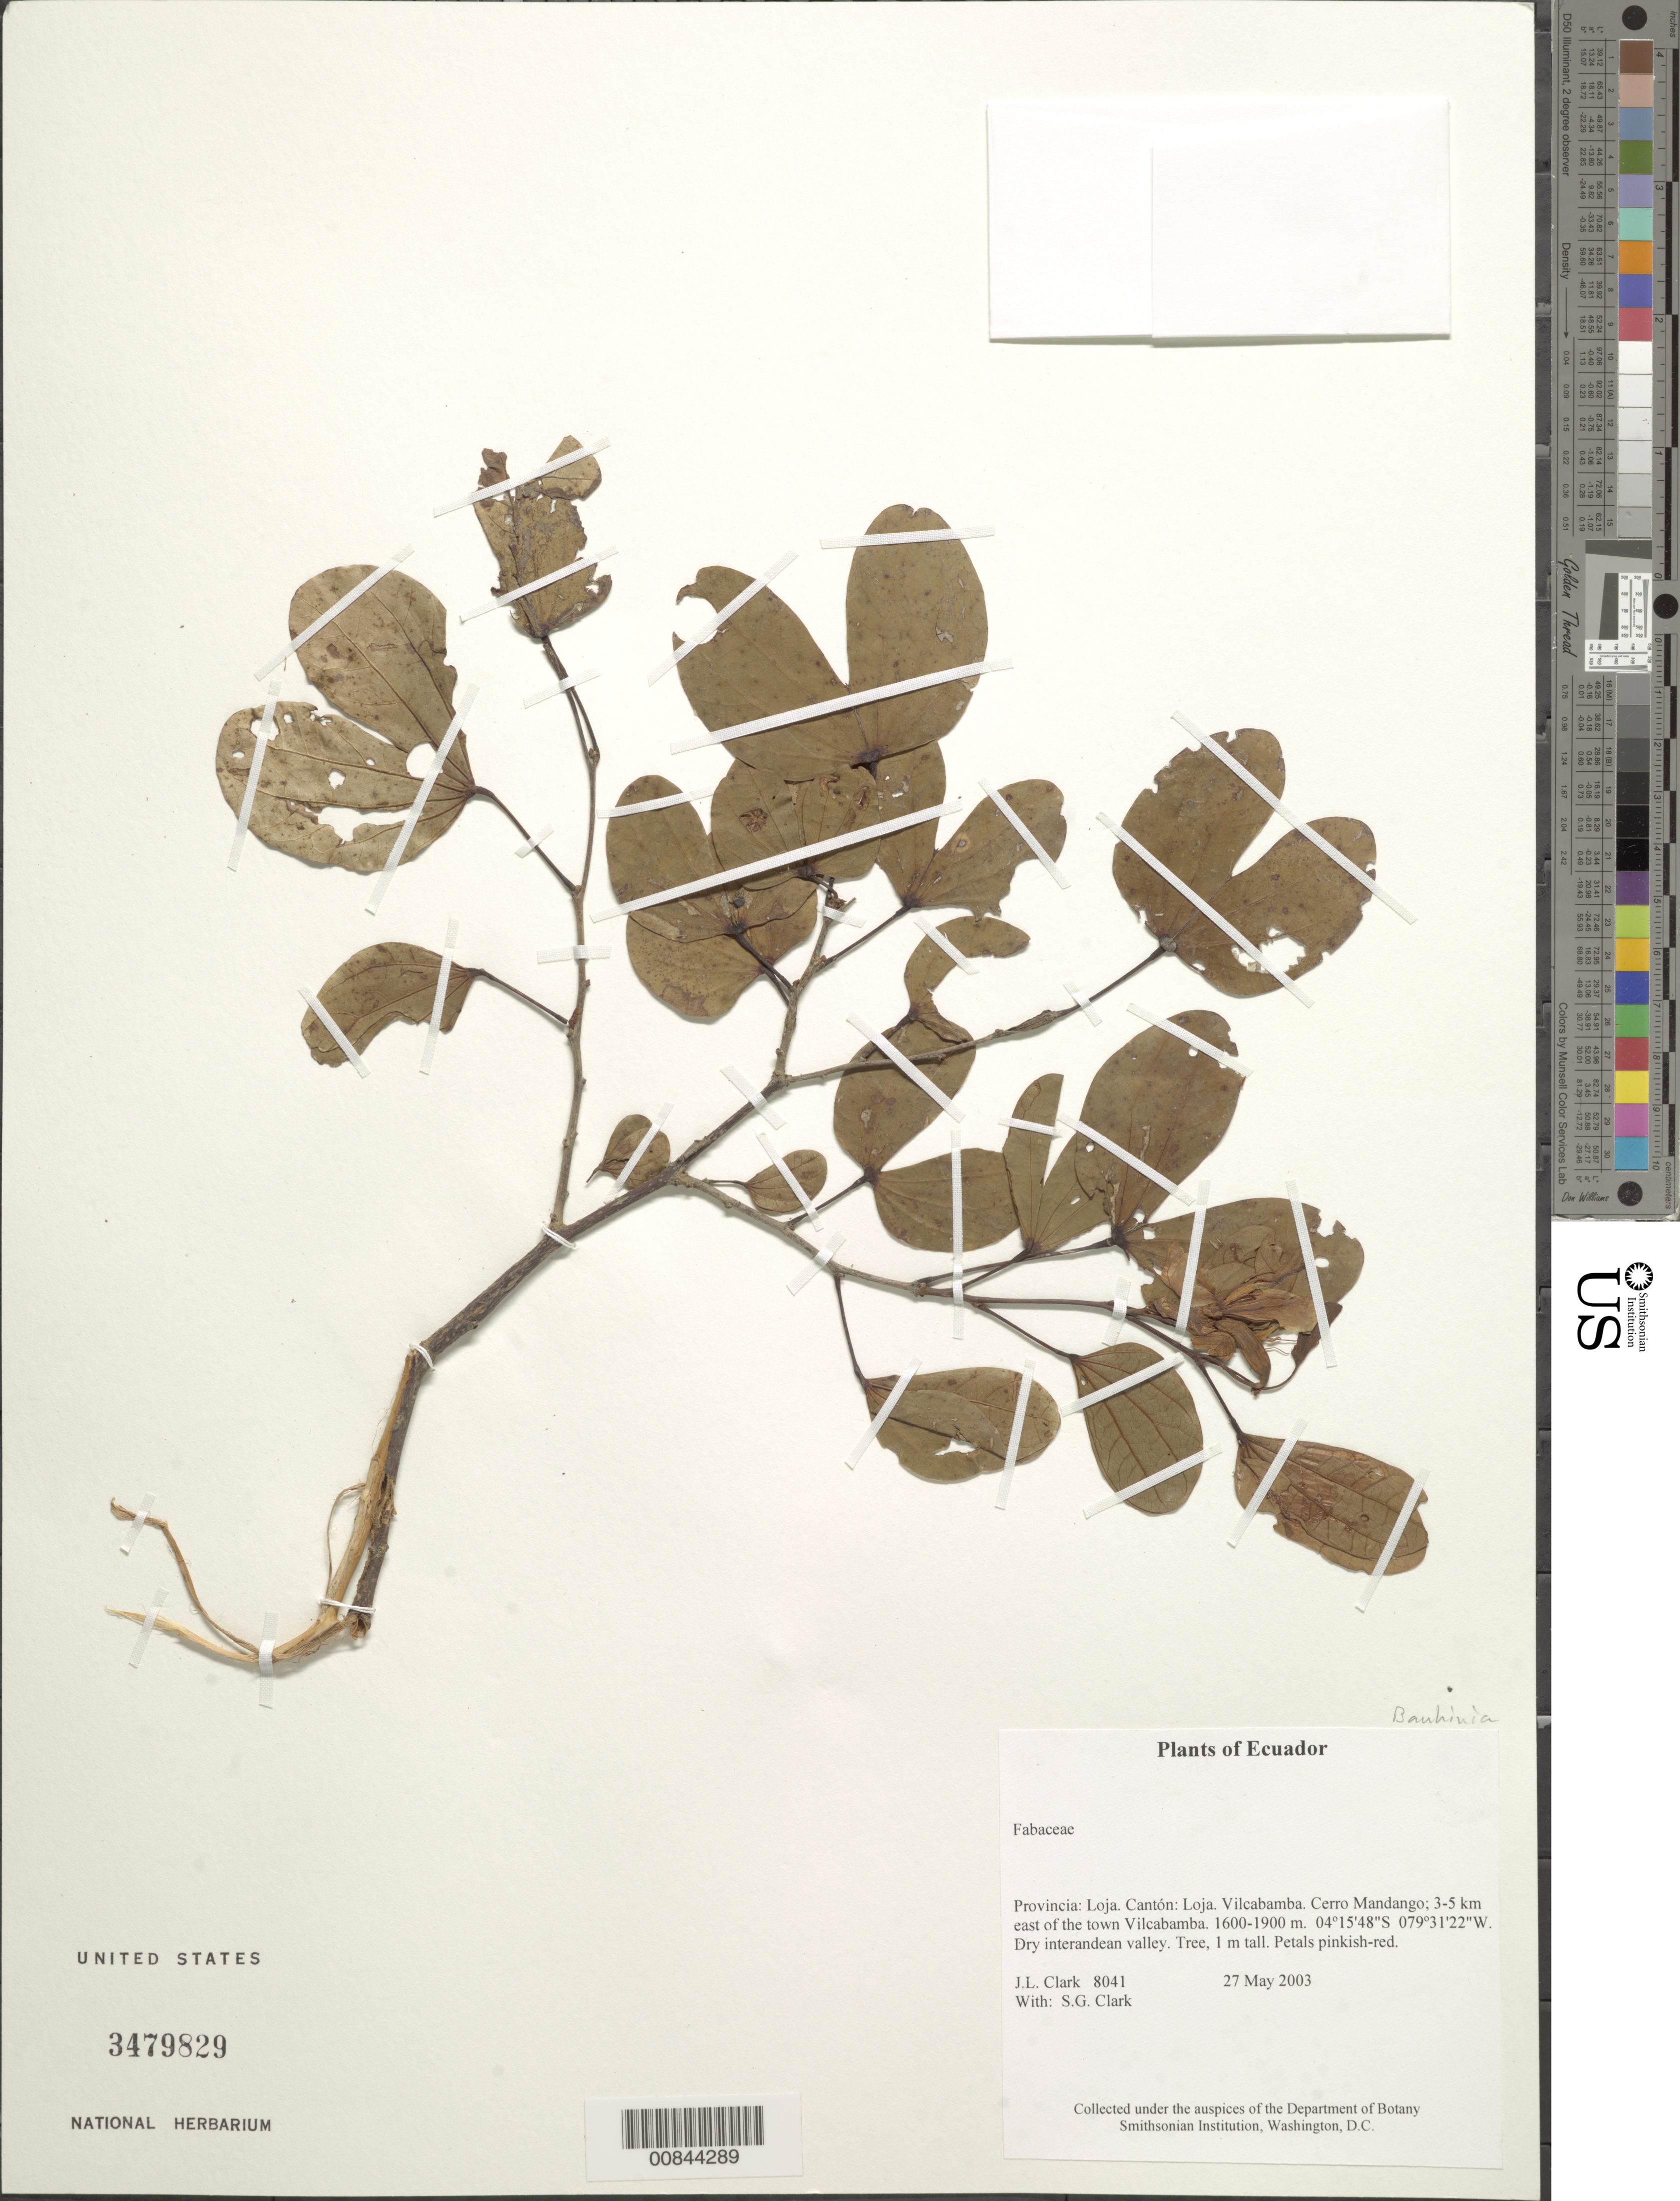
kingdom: Plantae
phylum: Tracheophyta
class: Magnoliopsida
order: Fabales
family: Fabaceae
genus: Bauhinia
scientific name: Bauhinia sp.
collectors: J. L. Clark & S. G. Clark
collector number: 08041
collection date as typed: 27 May 2003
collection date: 2003-05-27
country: Ecuador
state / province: Loja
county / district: Loja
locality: Vilcabamba. Cerro Mandango; 3-5 km east of the town Vilcabamba.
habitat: Dry interandean valley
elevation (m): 1600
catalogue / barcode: US 3479829